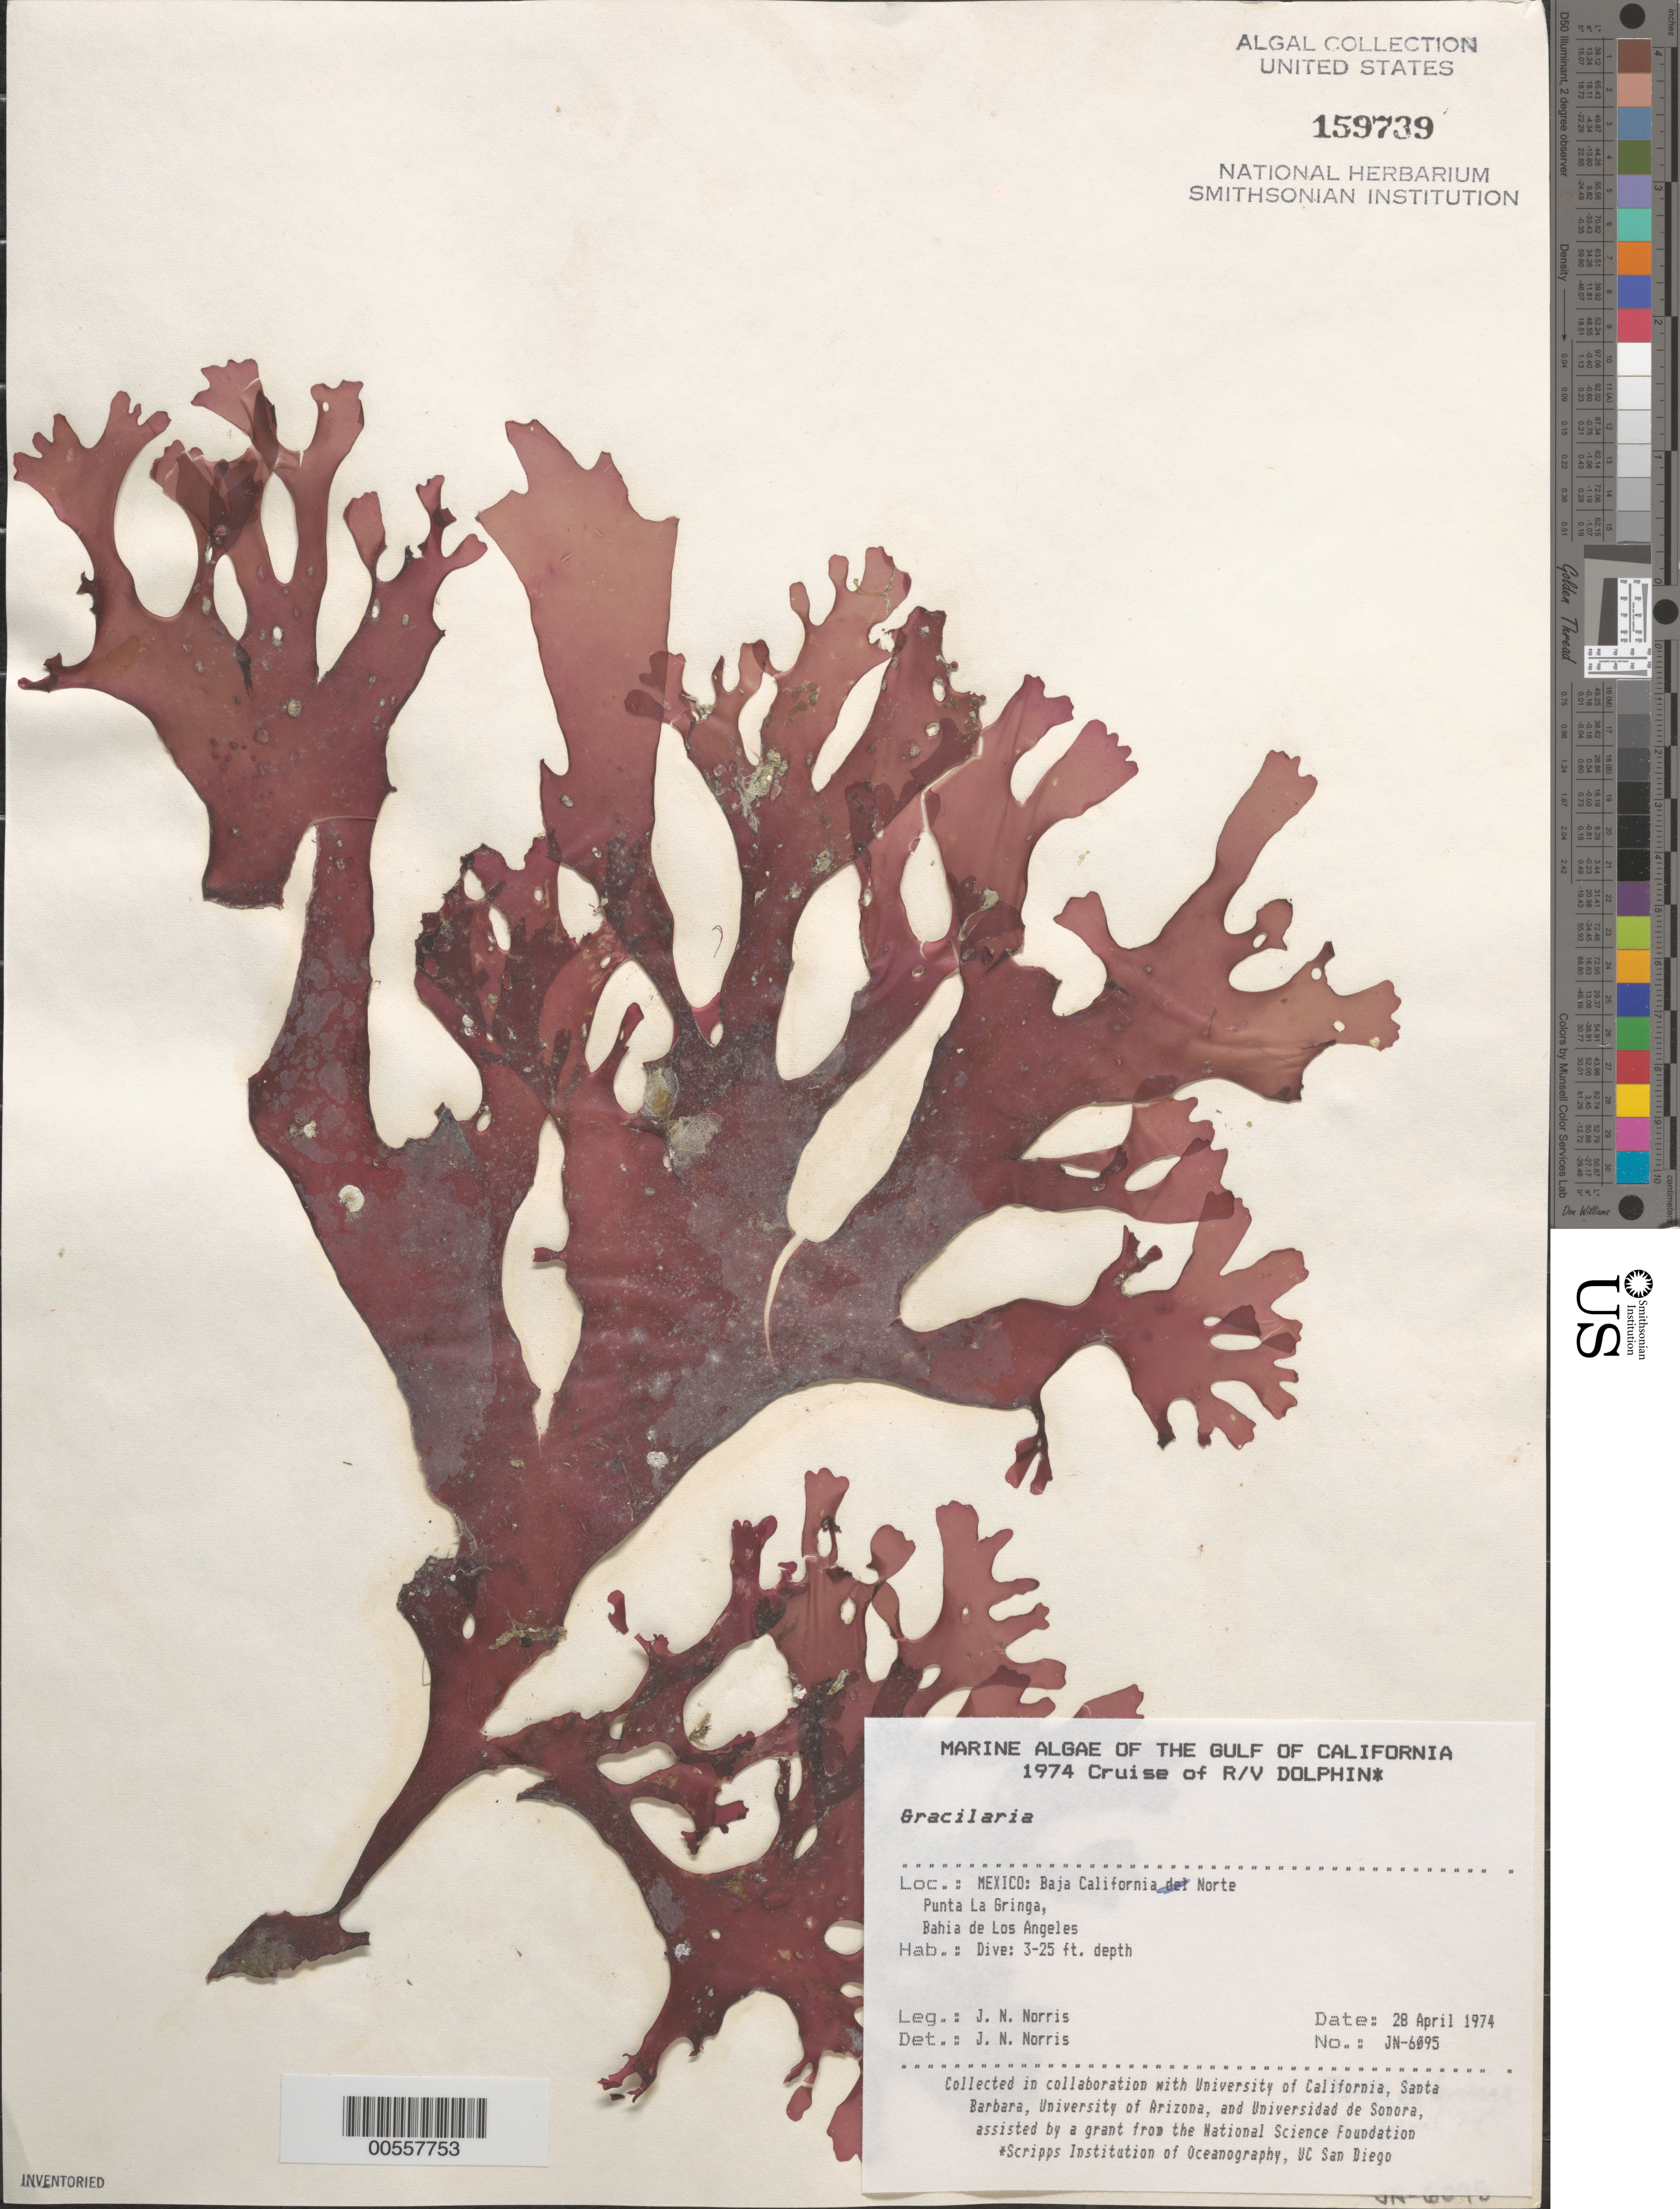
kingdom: Plantae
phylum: Rhodophyta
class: Florideophyceae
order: Gracilariales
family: Gracilariaceae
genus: Gracilaria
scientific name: Gracilaria sp.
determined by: Norris, James N.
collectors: J. N. Norris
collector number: JN-6095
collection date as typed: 28 Apr 1974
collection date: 1974-04-28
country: Mexico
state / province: Baja California Norte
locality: Punta La Gringa, Bahia de Los Angeles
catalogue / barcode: US 159739